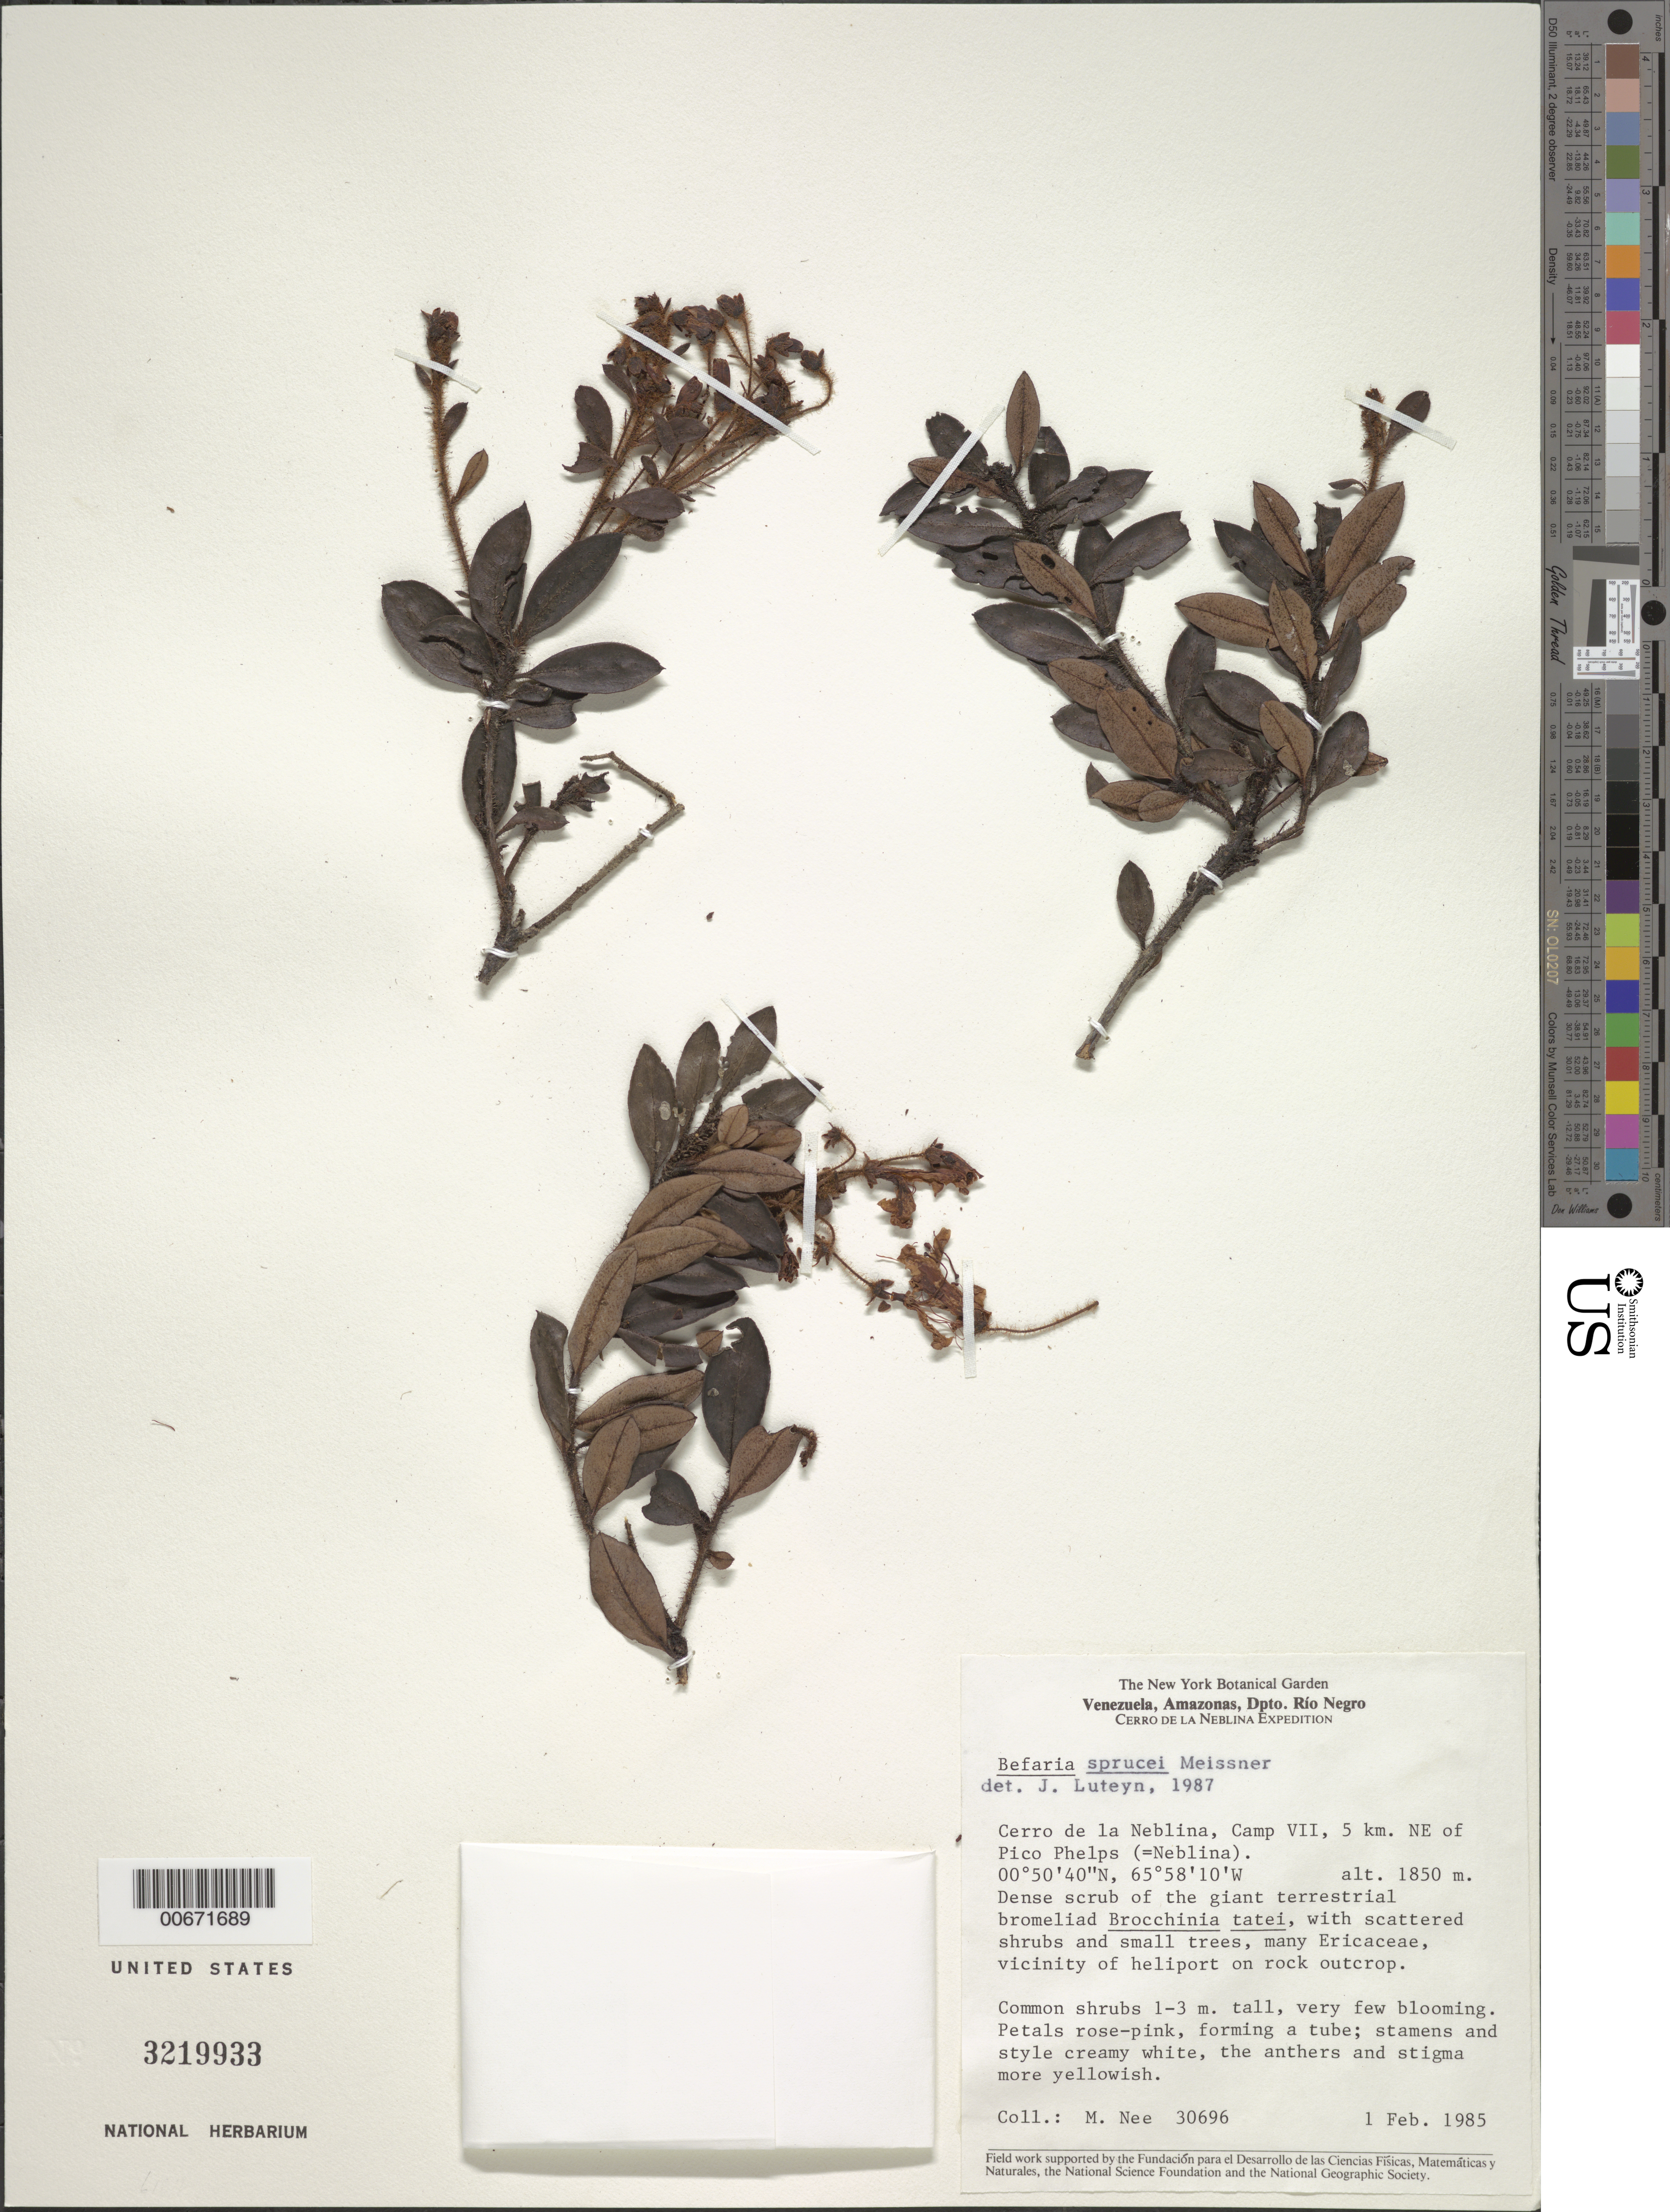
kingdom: Plantae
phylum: Tracheophyta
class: Magnoliopsida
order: Ericales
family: Ericaceae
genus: Bejaria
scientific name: Bejaria sprucei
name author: Meisn.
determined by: Luteyn, J. L.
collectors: M. Nee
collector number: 30696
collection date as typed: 1-Feb-85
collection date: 1985-02-01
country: Venezuela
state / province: Amazonas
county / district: Río Negro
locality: Cerro de la Neblina, Camp VII, 5 km NE of Pico Phelps (=Neblina)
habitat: Dense scrub, vic. of heliport on rock outcrop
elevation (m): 1850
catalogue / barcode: US 3219933